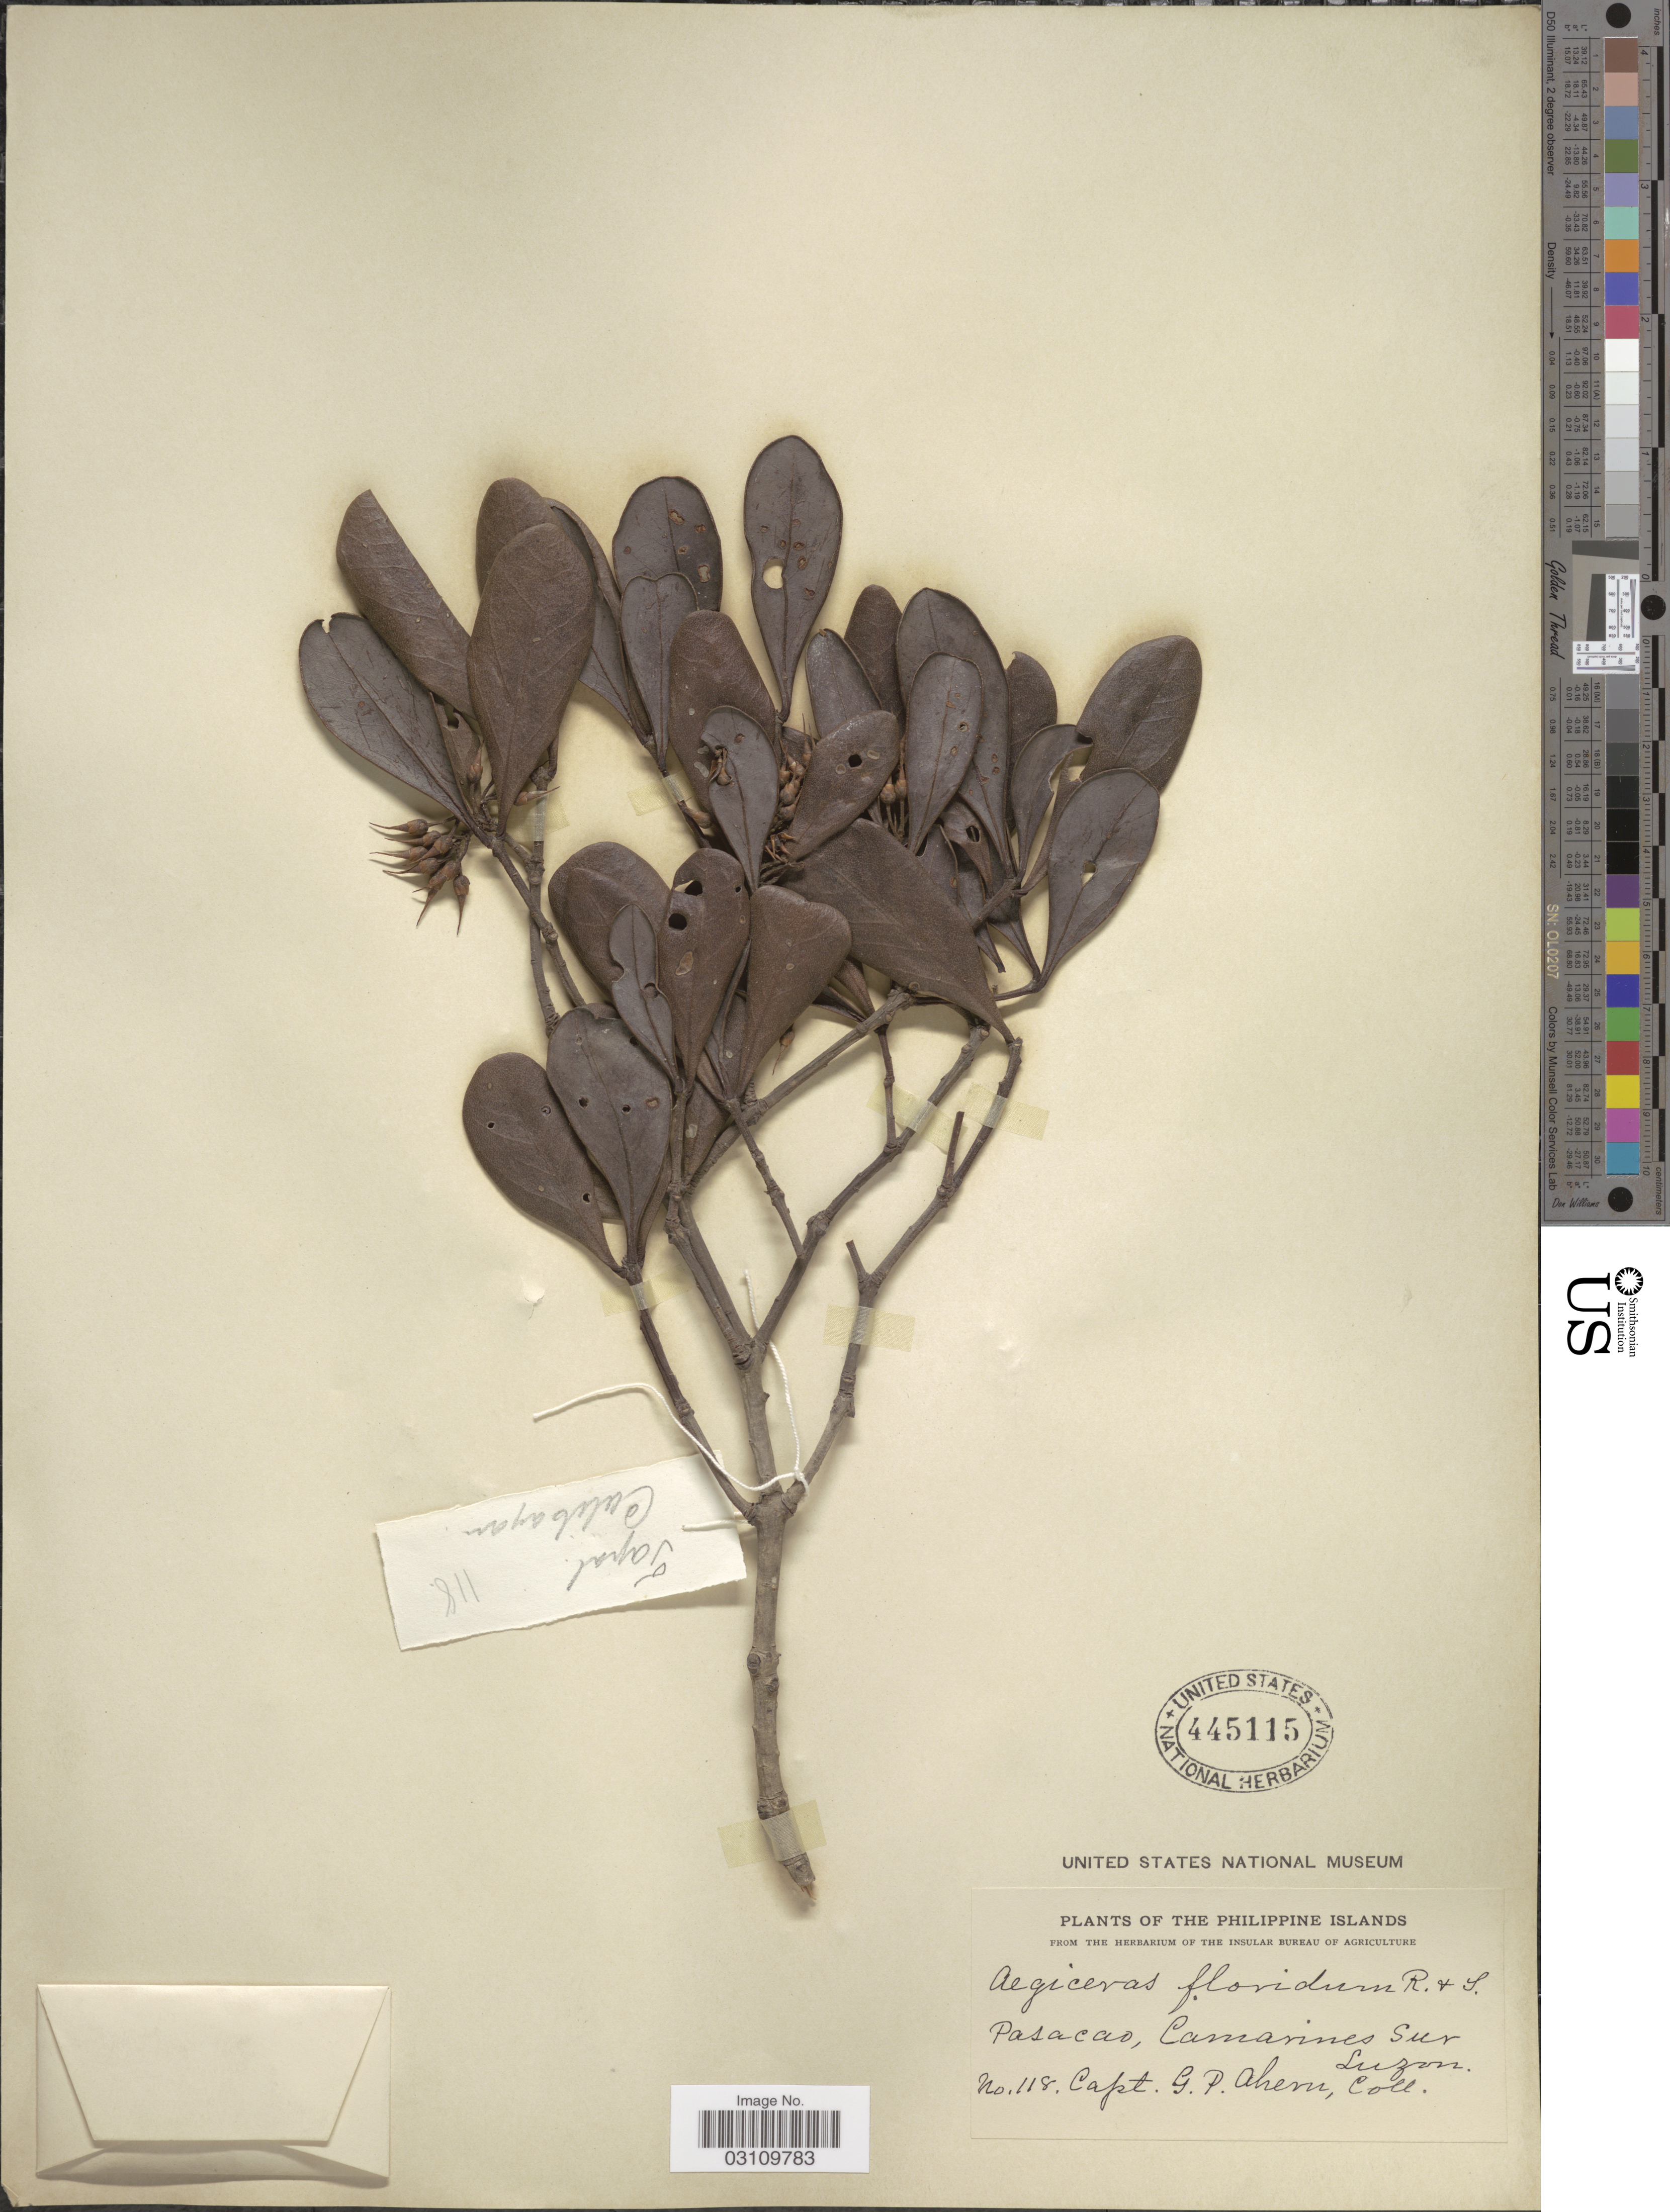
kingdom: Plantae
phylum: Tracheophyta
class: Magnoliopsida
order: Ericales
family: Primulaceae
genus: Aegiceras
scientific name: Aegiceras floridum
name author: Roem. & Schult.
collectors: G. Ahern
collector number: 118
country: Philippines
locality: The Philippine Islands, Pasacao, Camarines Sur.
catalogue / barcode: US 445115